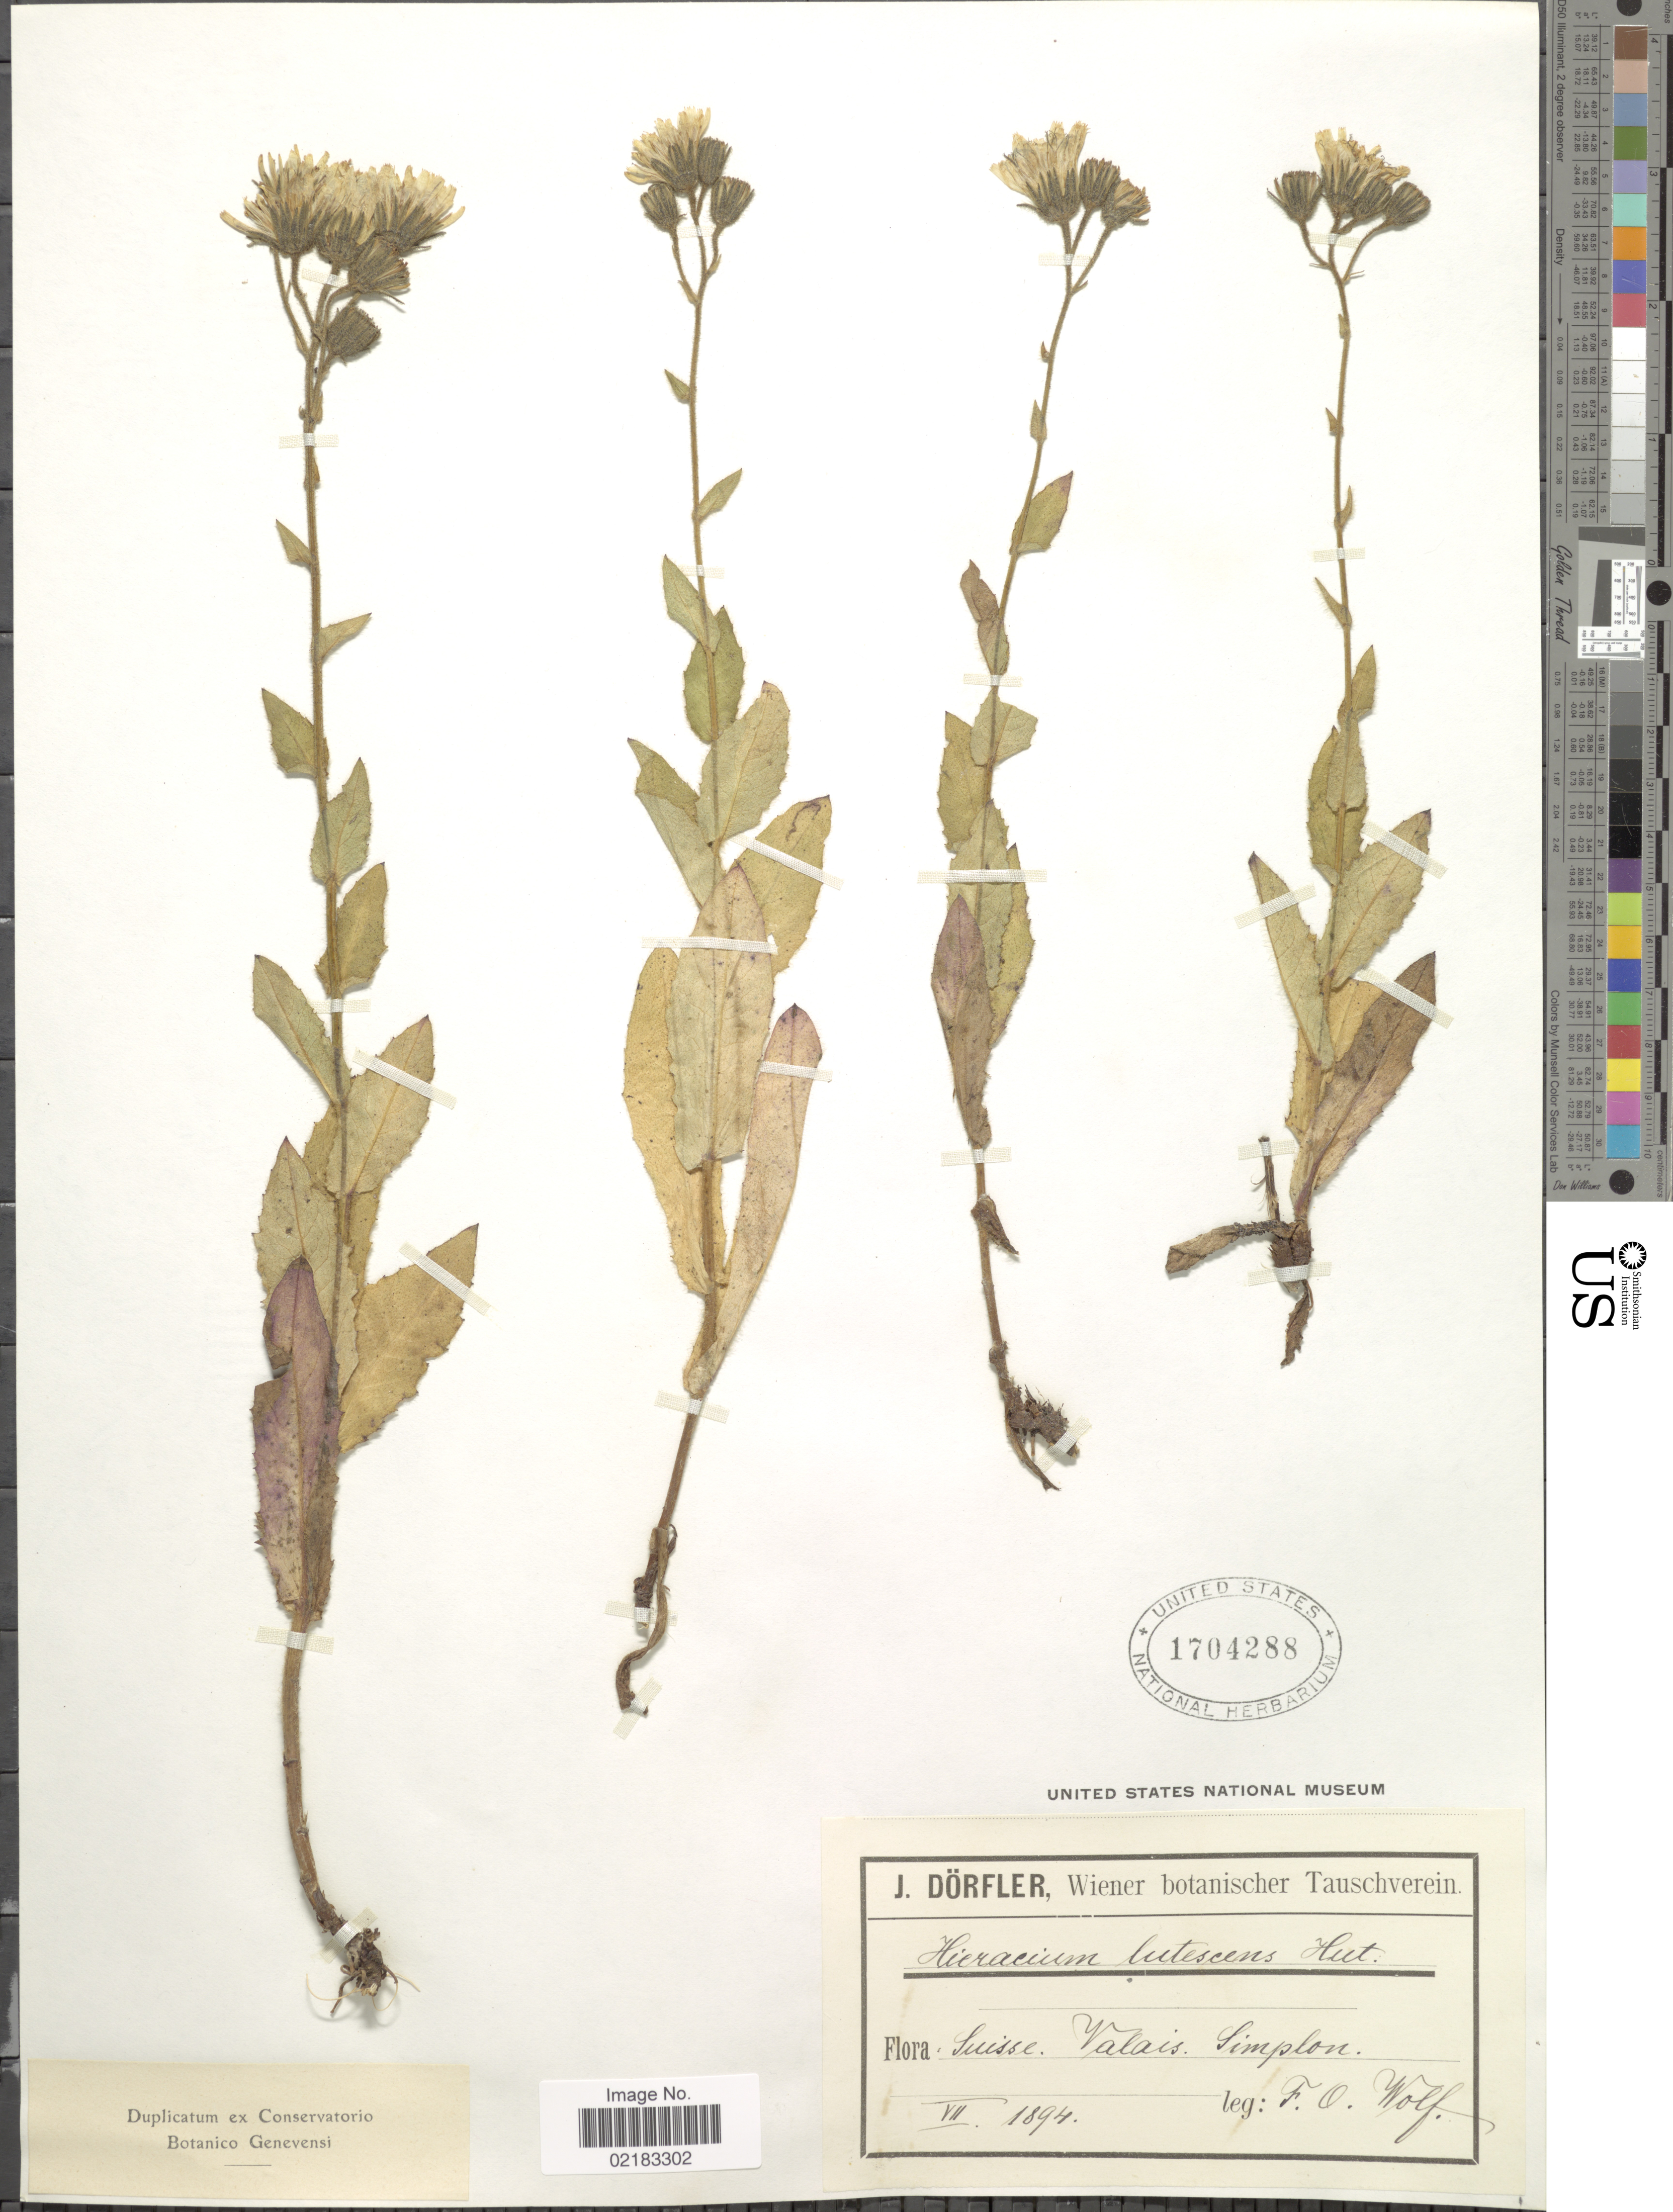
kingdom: Plantae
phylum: Tracheophyta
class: Magnoliopsida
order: Asterales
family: Asteraceae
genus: Hieracium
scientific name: Hieracium picroides subsp. picroides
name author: Vill.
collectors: F. Wolf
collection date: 1894-07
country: Switzerland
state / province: Valais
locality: Suisse, Valais, Simplon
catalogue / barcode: US 1704288